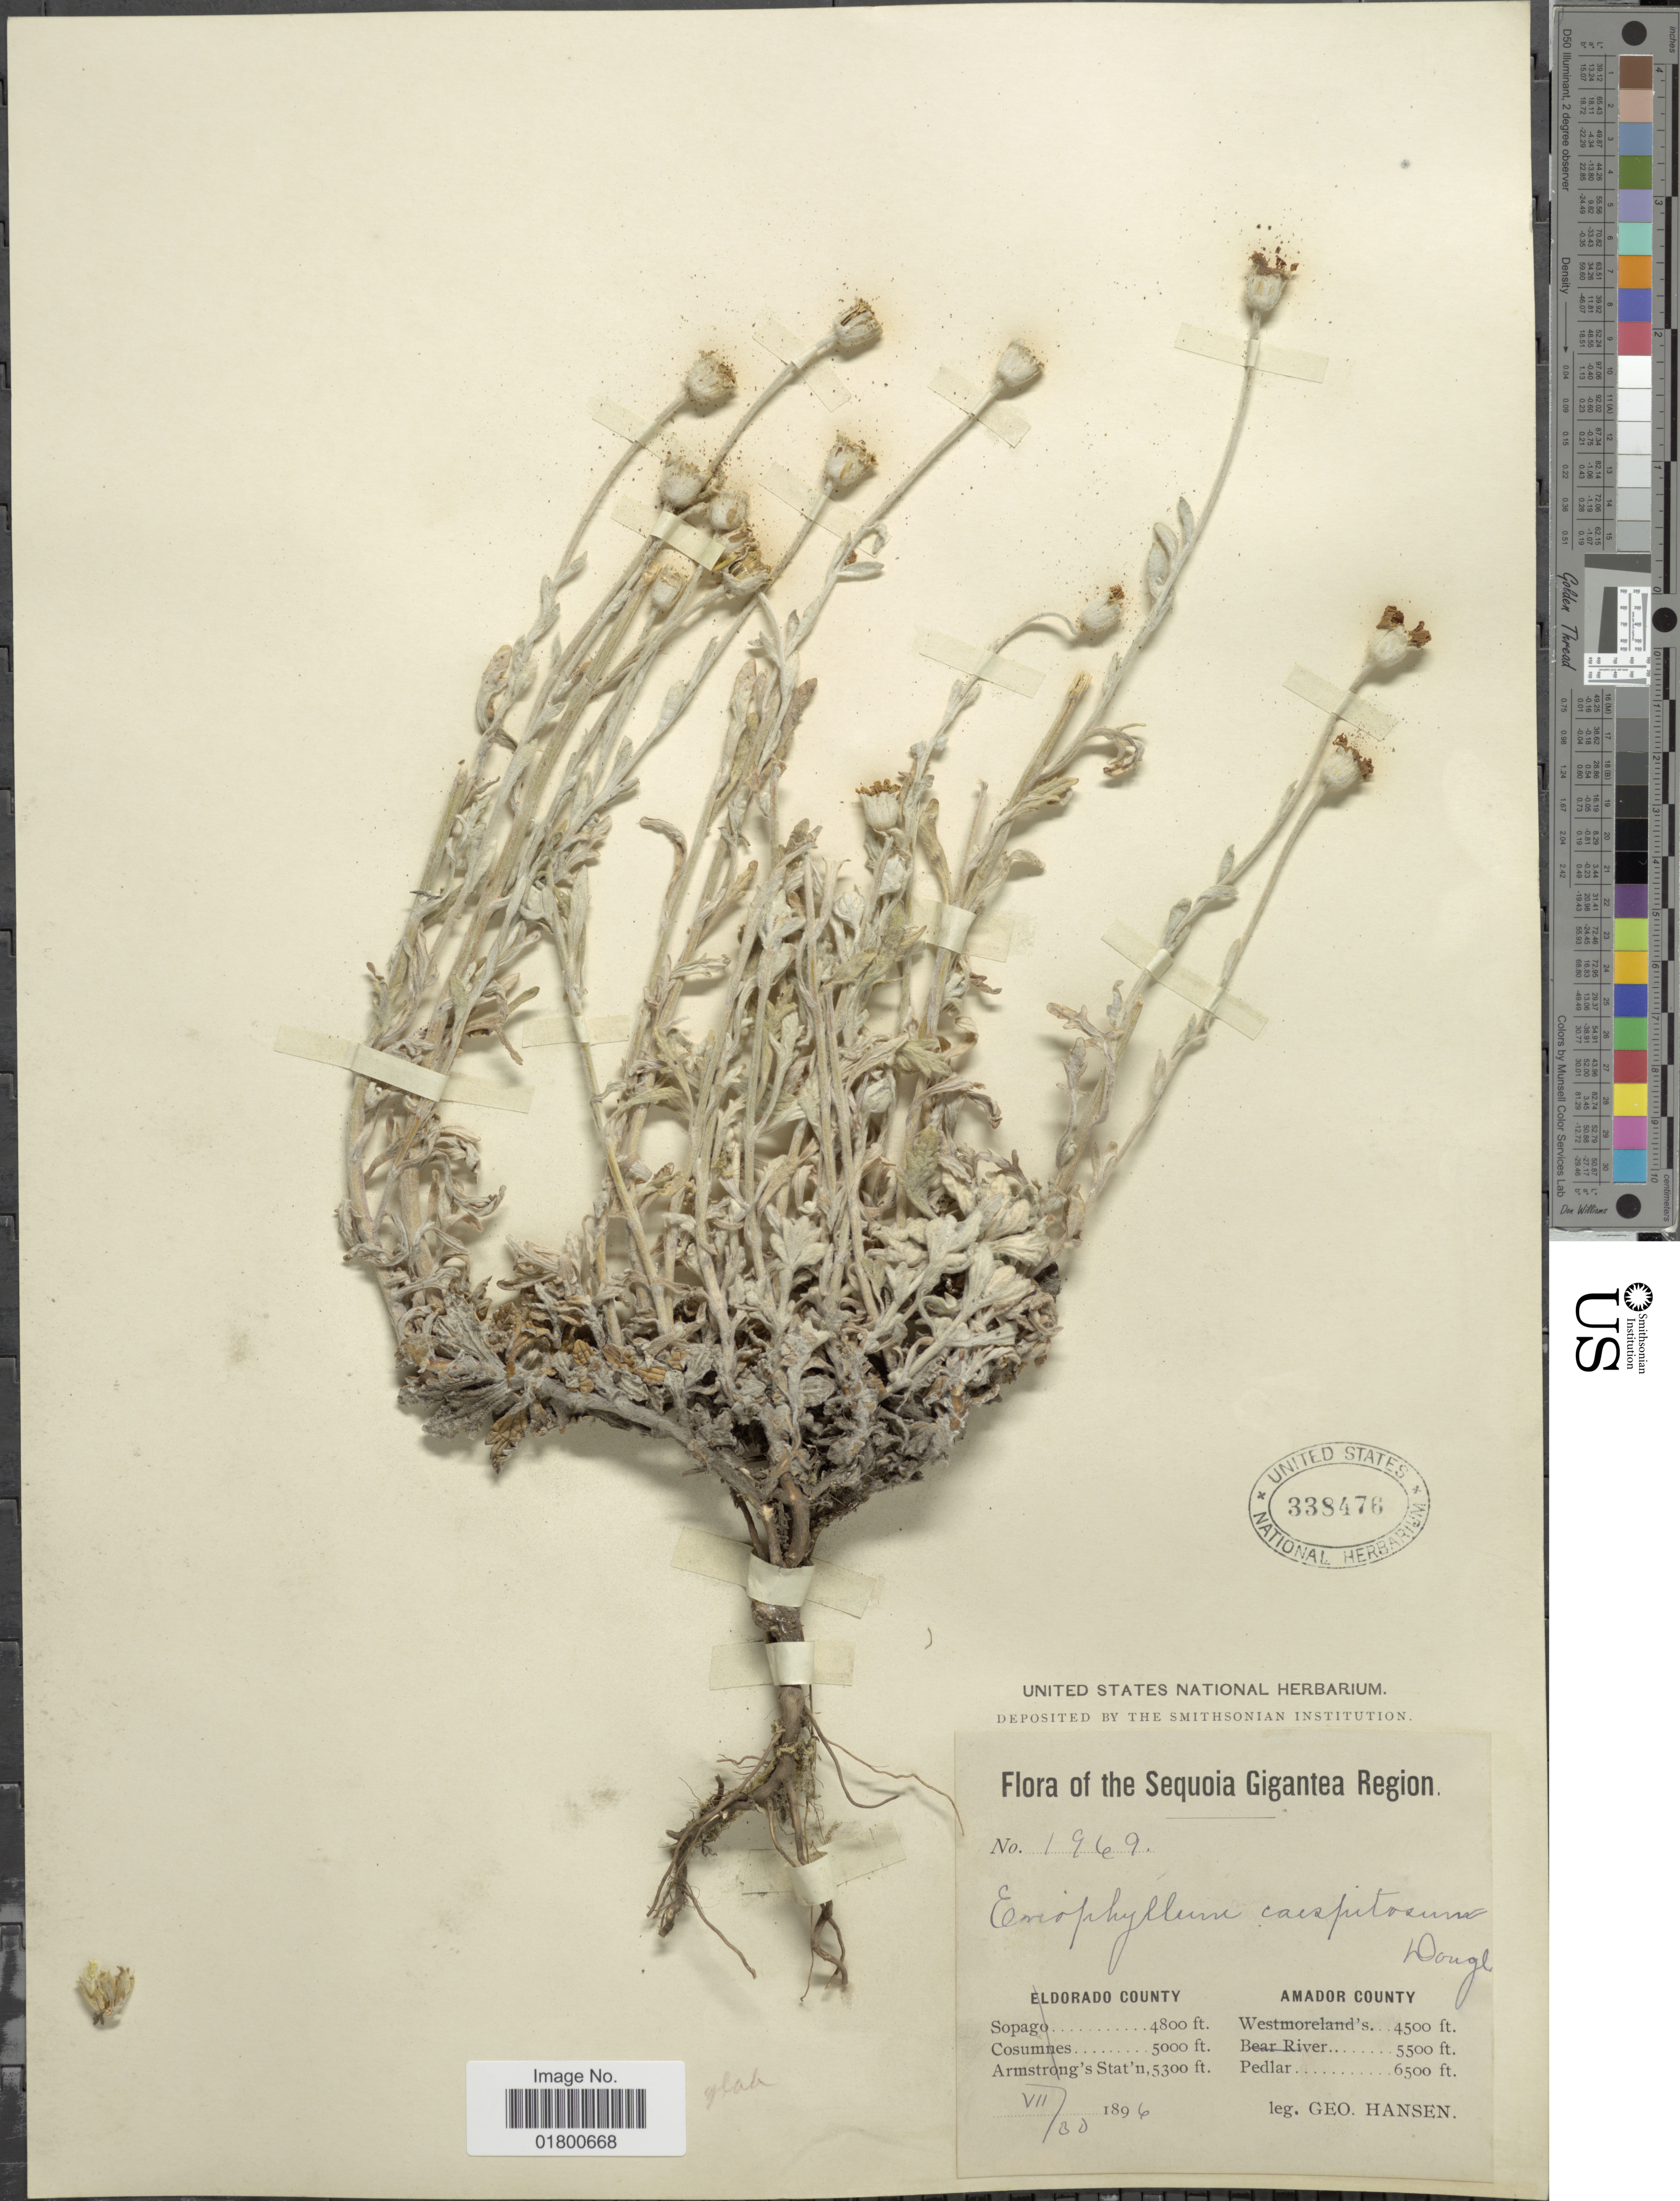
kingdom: Plantae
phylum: Tracheophyta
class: Magnoliopsida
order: Asterales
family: Asteraceae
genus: Eriophyllum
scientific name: Eriophyllum watsonii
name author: A. Gray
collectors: G. Hansen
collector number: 1969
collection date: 1896-07-30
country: United States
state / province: California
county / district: Amador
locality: The Sequoia Gigantea Region, Amador County, Pedlar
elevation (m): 1981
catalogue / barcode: US 338476